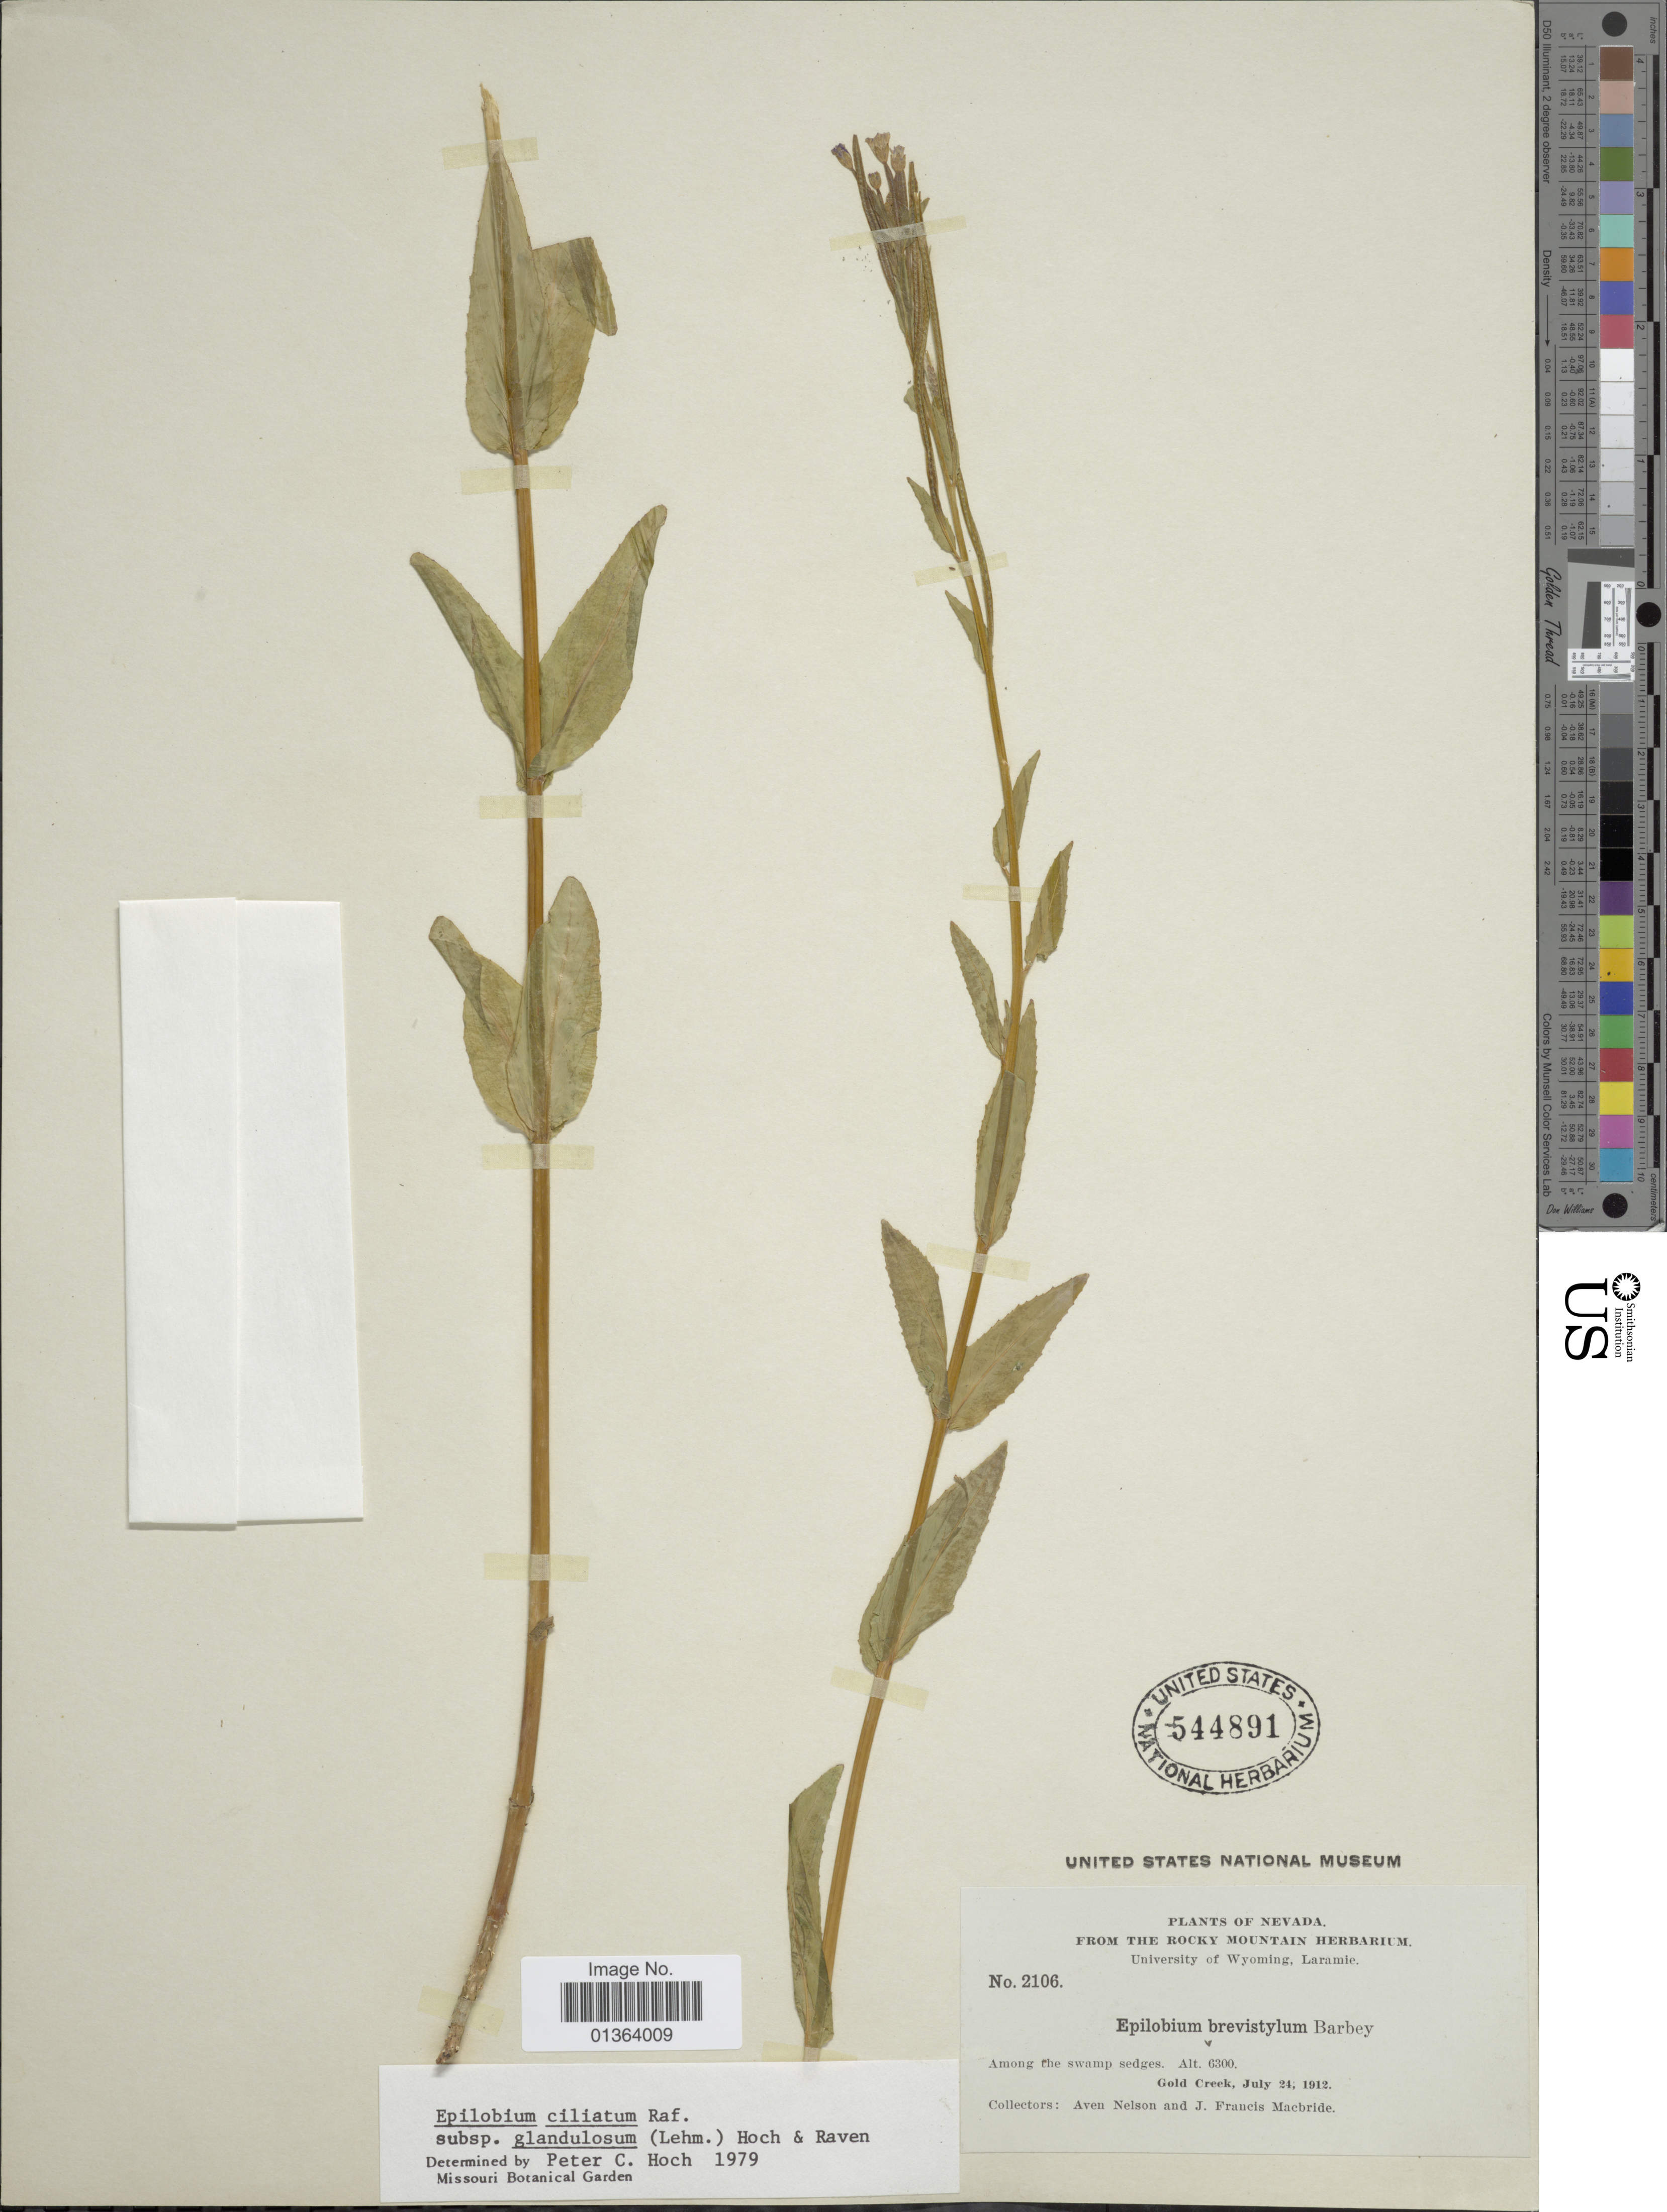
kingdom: Plantae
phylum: Tracheophyta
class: Magnoliopsida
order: Myrtales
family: Onagraceae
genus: Epilobium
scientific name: Epilobium ciliatum subsp. glandulosum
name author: (Lehm.) Hoch & P.H. Raven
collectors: A. Nelson & J. F. Macbride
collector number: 2106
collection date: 1912-07-24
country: United States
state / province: Nevada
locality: Gold Creek.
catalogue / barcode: US 544891